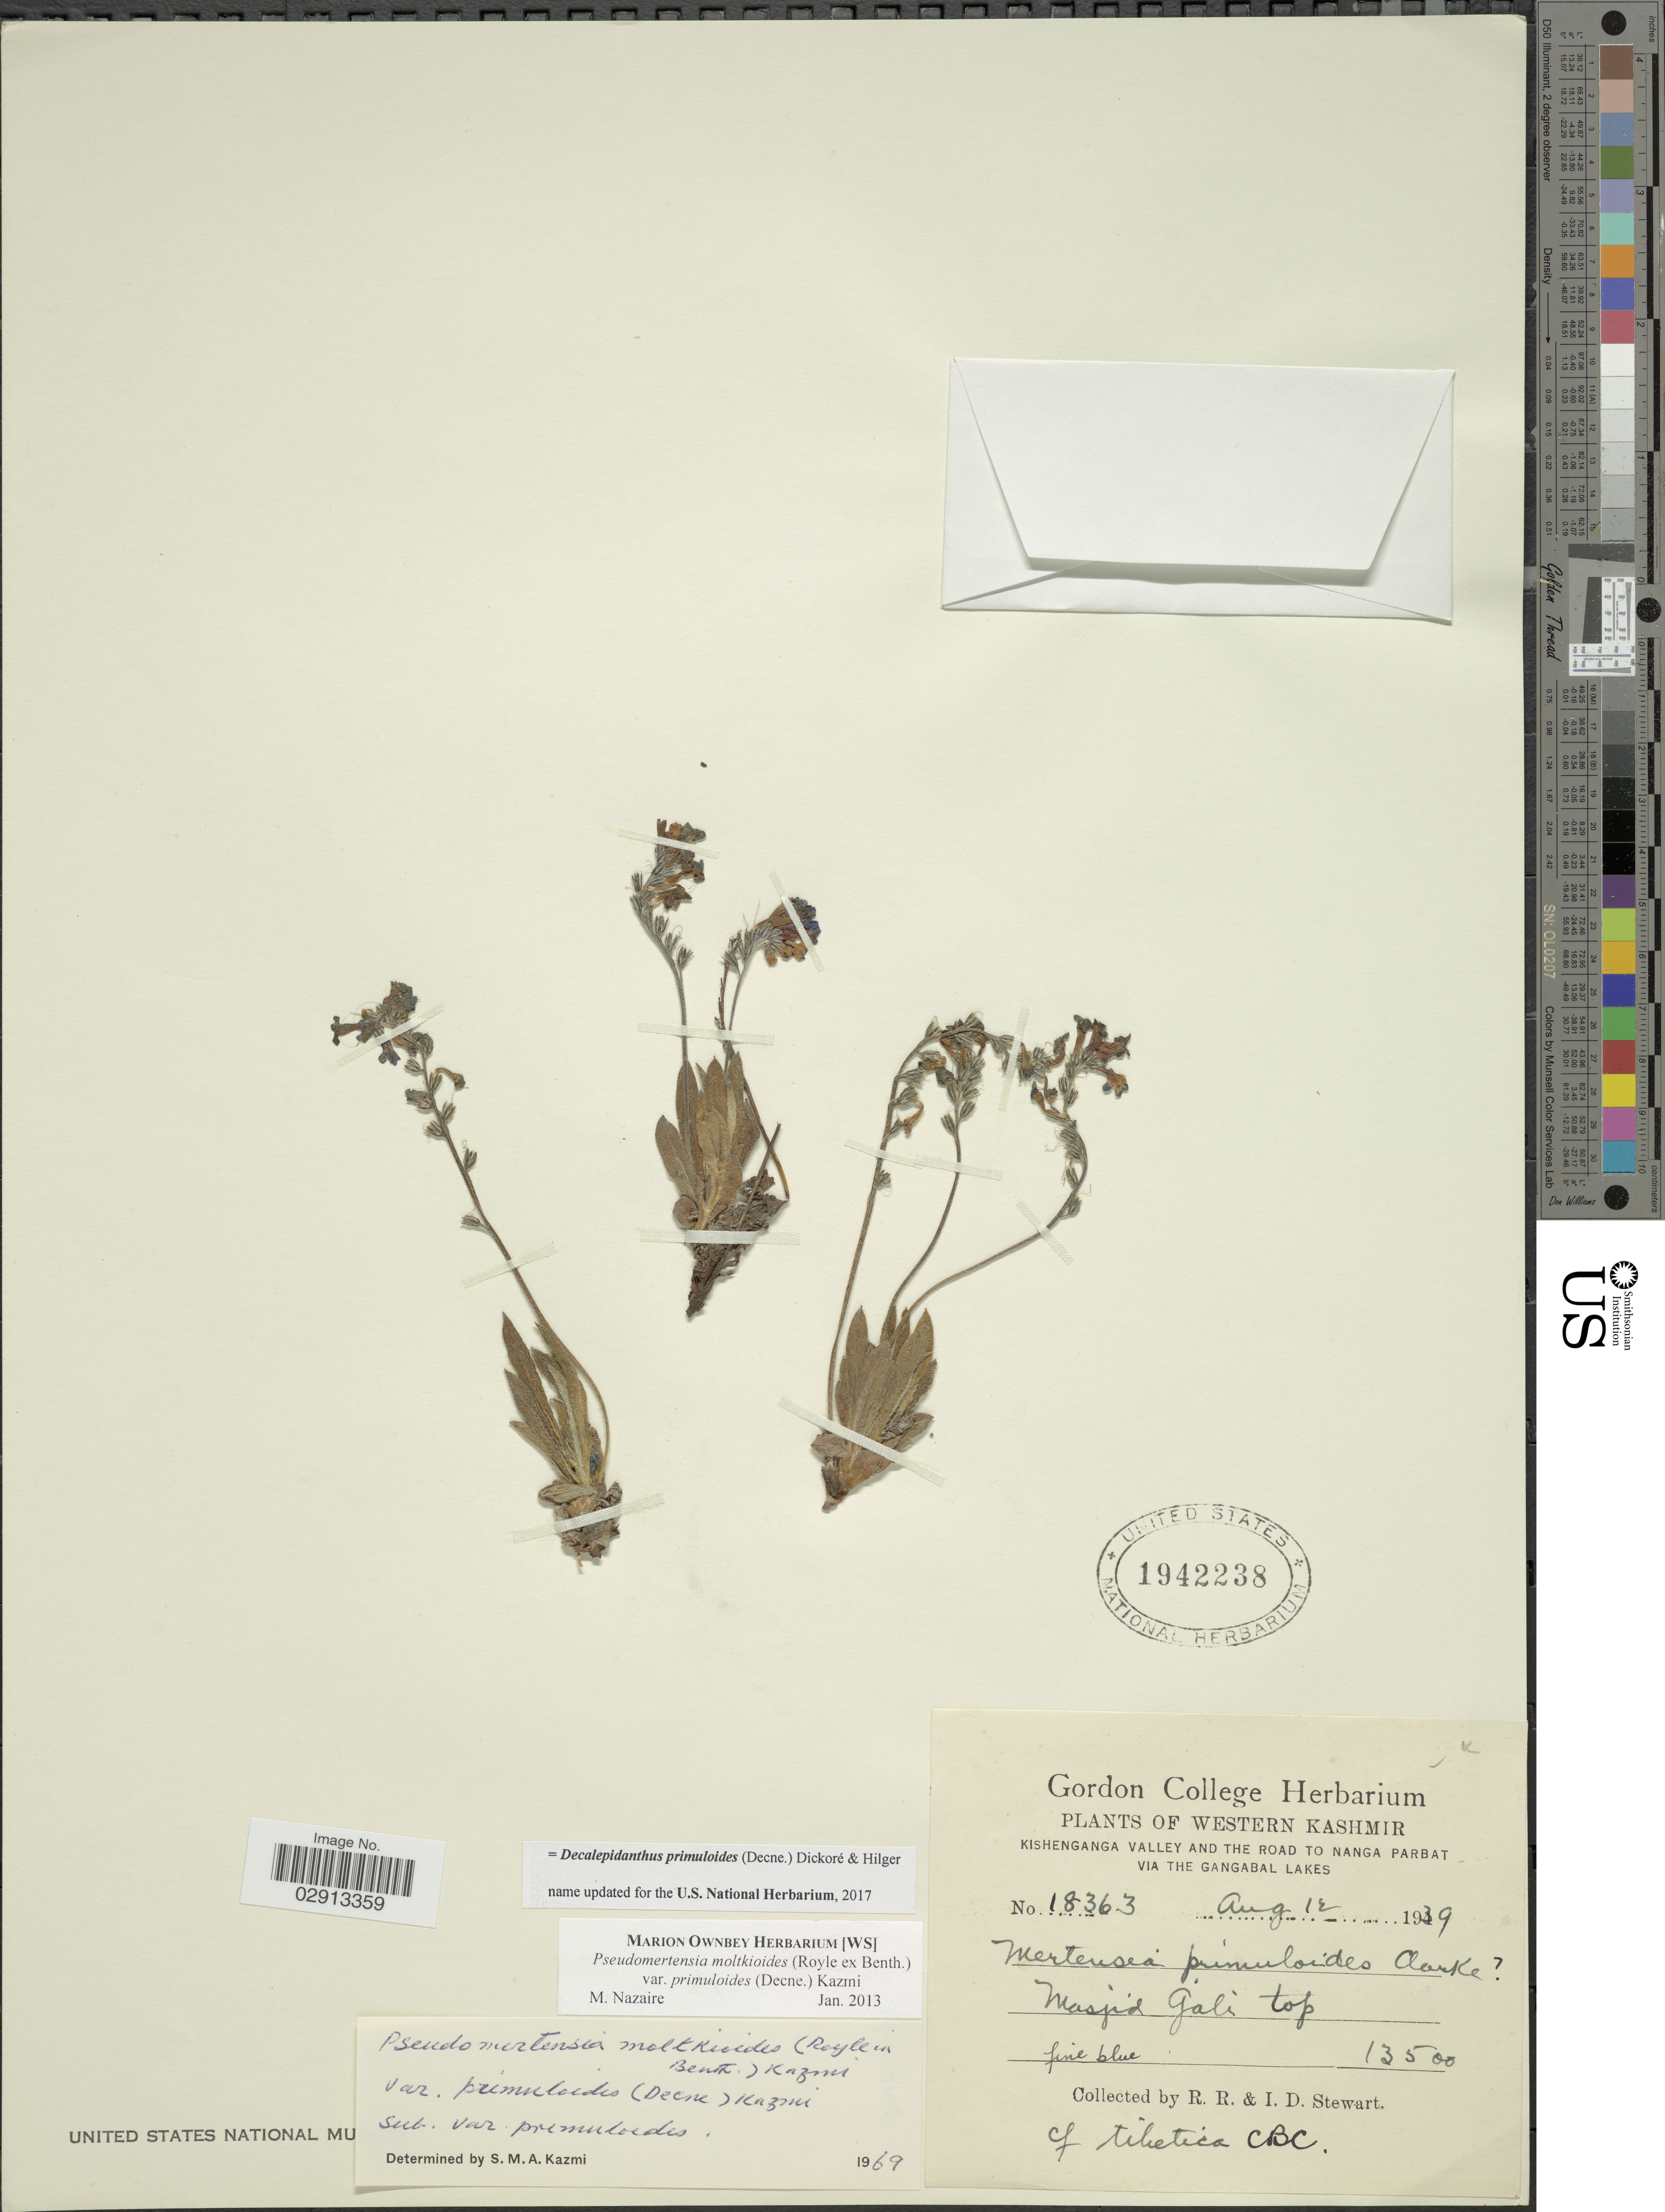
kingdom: Plantae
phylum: Tracheophyta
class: Magnoliopsida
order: Boraginales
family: Boraginaceae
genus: Decalepidanthus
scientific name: Decalepidanthus primuloides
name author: (Decne.) Dickoré & Hilger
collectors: R. Stewart & I. Stewart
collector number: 18363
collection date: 1939-08-12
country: India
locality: Western Kashmir. Kishenganga Valley and the road to Nanga Parbat. Via the Gangabal Lakes. Masjid Gali top.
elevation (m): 4115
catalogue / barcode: US 1942238